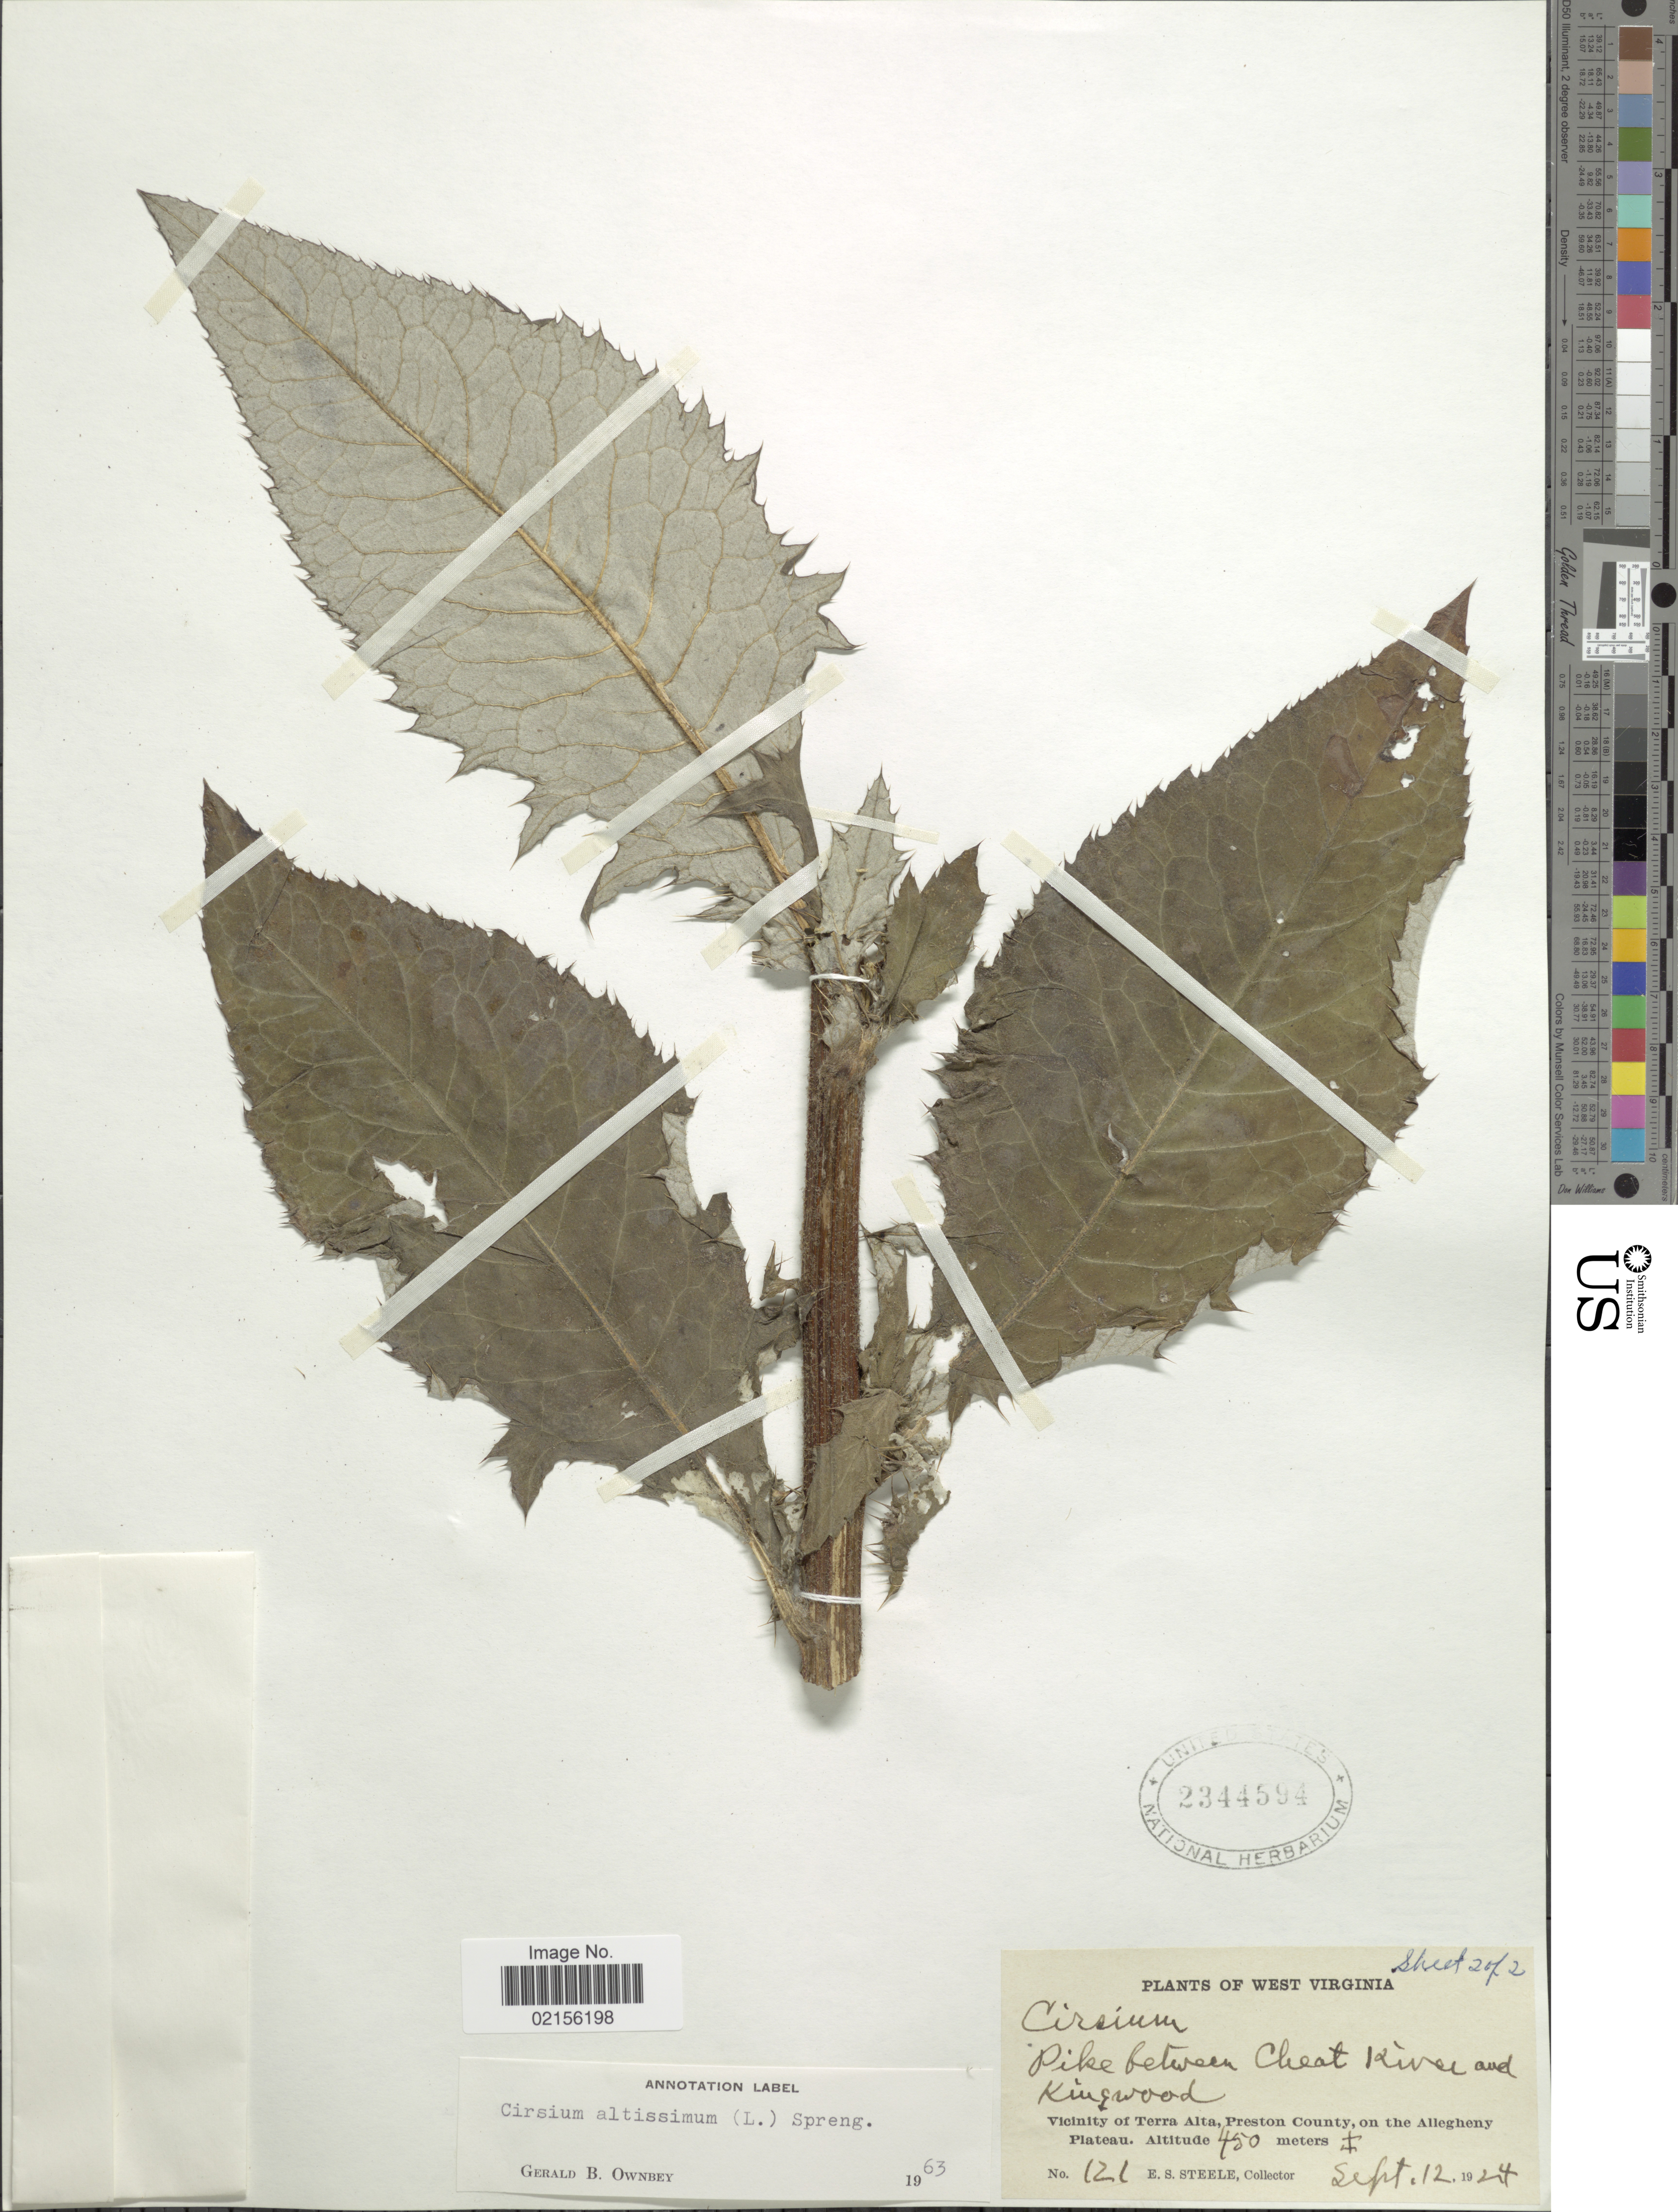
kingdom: Plantae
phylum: Tracheophyta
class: Magnoliopsida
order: Asterales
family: Asteraceae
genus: Cirsium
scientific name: Cirsium altissimum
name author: (L.) Spreng.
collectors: E. Steele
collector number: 121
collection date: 1924-09-12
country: United States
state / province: West Virginia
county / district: Preston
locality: Pike between Cheat River and Kingwood, Vicinity of Terra Alta, Preston County, on the Allegheny Plateau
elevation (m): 450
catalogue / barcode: US 2344594